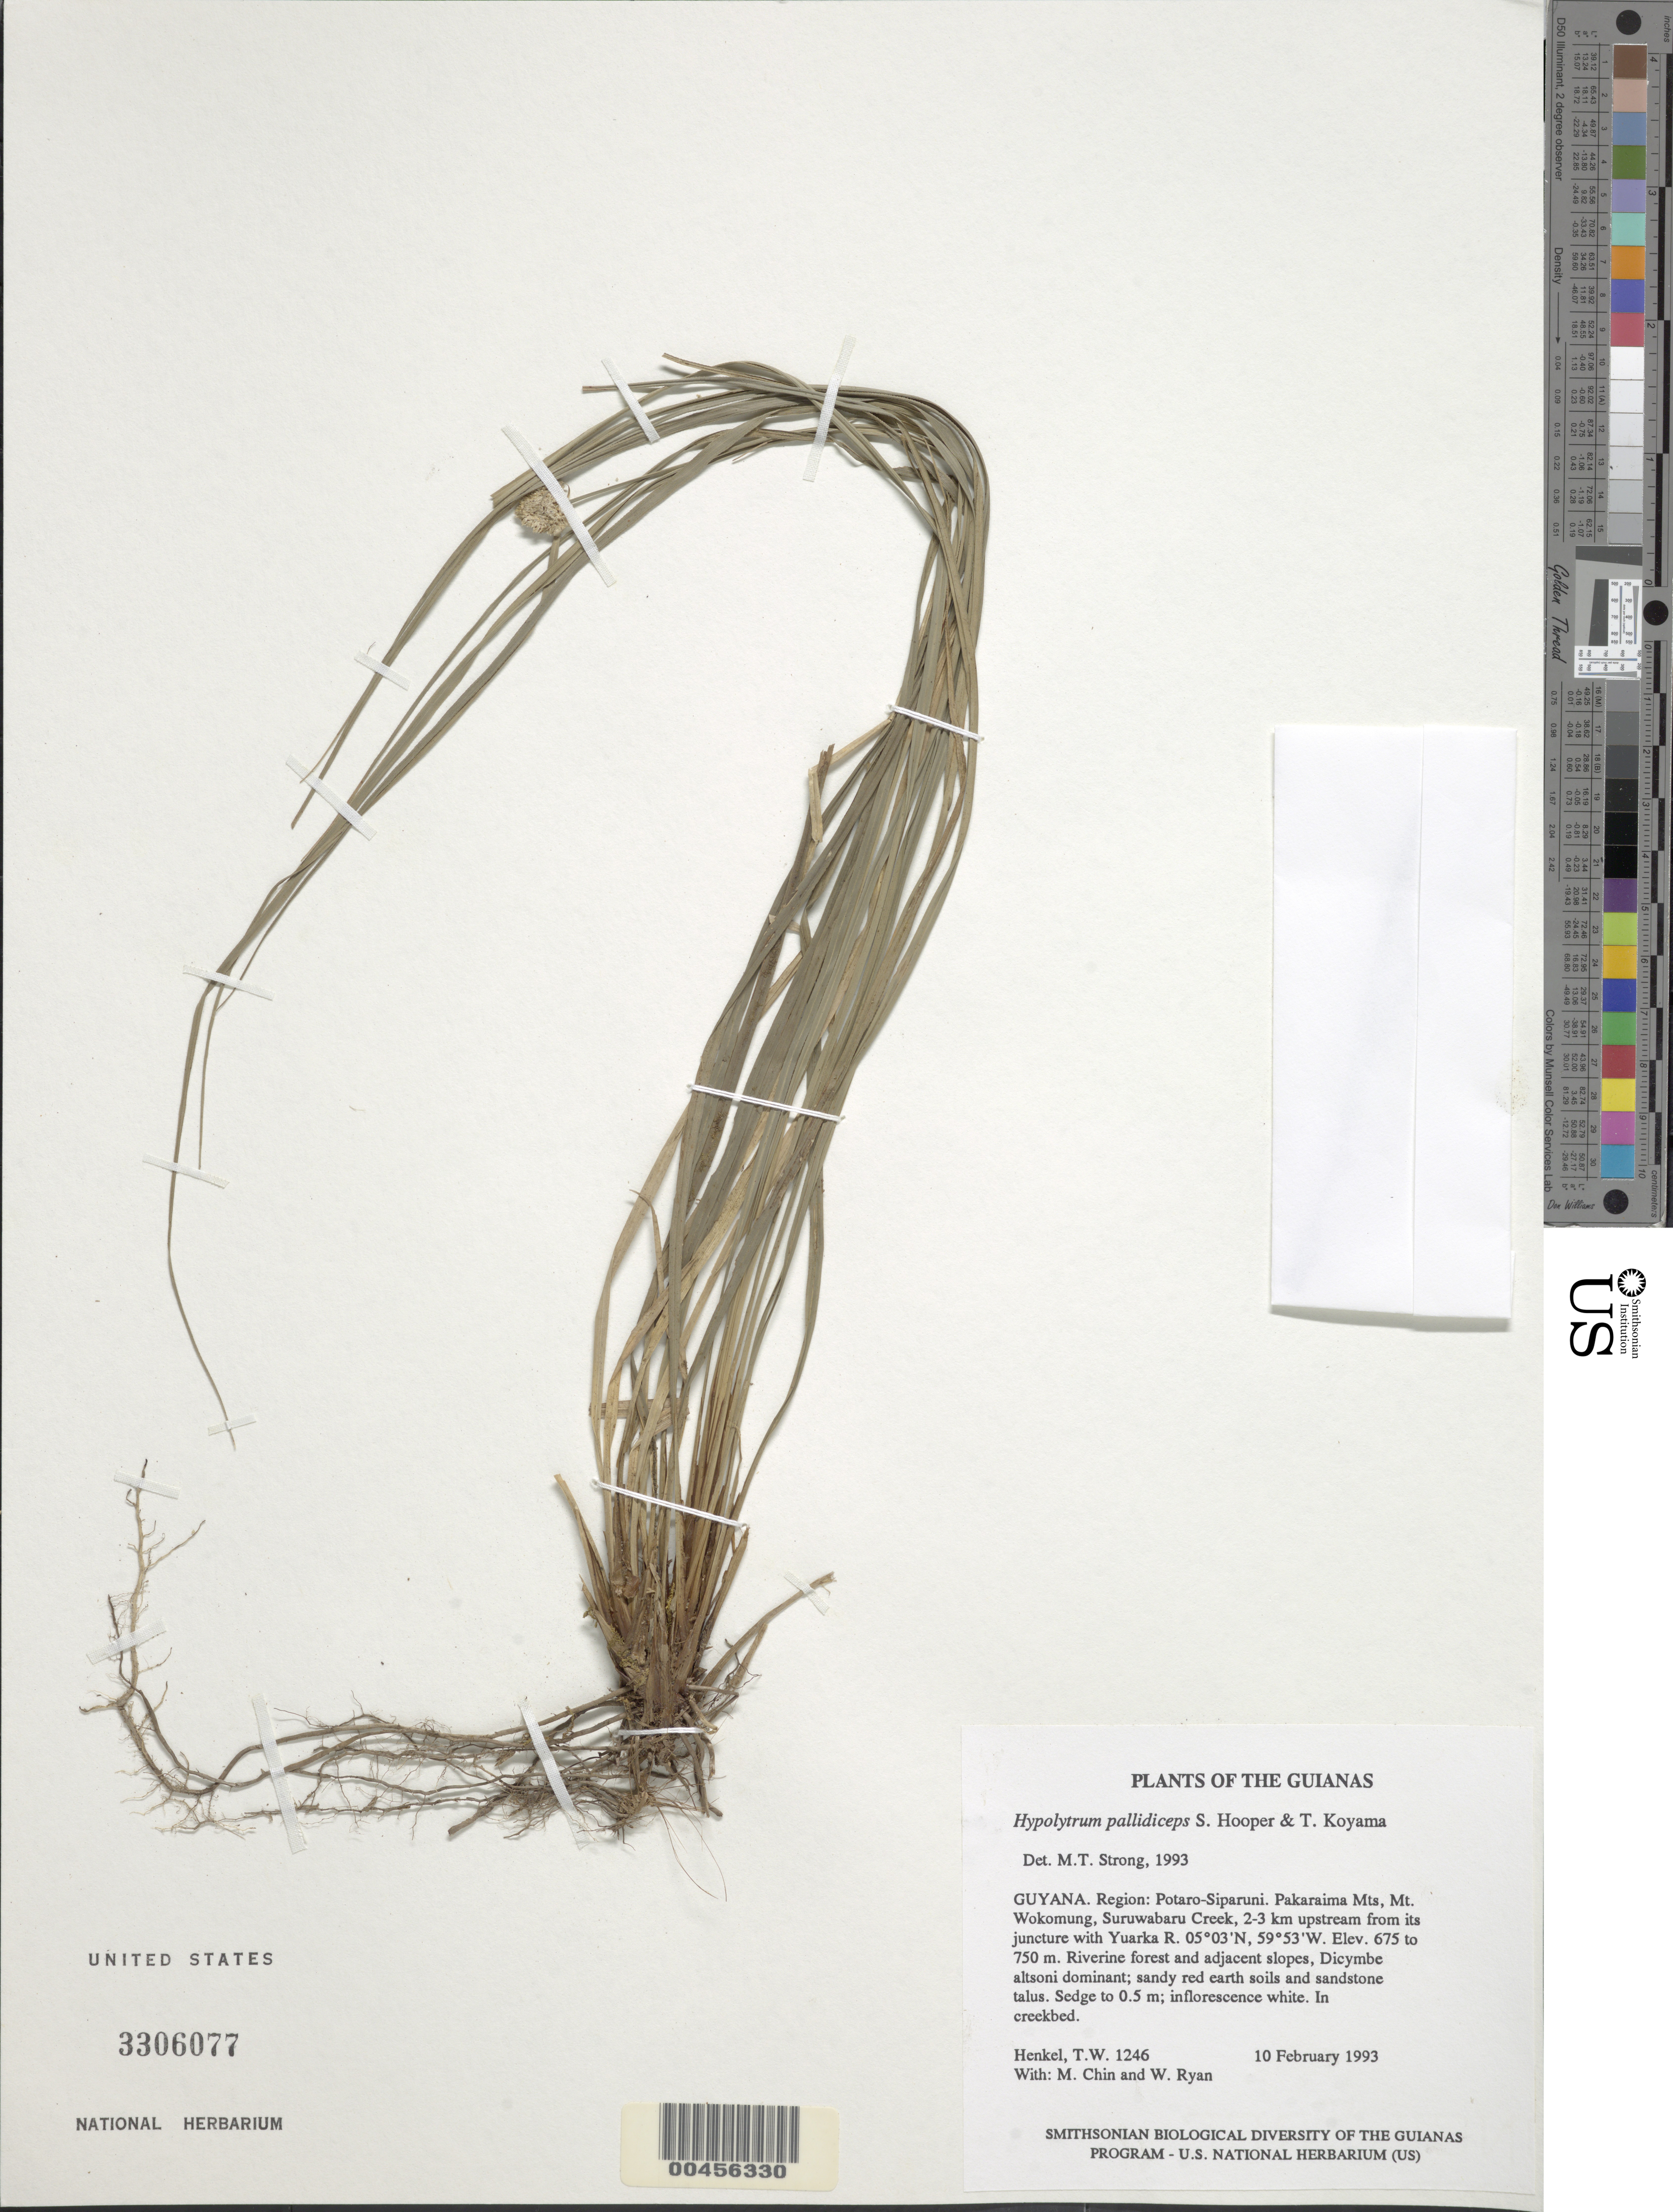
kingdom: Plantae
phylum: Tracheophyta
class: Liliopsida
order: Poales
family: Cyperaceae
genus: Hypolytrum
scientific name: Hypolytrum pallidiceps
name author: S.S. Hooper & T. Koyama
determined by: Strong, M. T., (US), Smithsonian Institution - National Museum of Natural History (UNITED STATES)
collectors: T. Henkel, M. Chin & W. Ryan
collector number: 1246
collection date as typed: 10 February 1993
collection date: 1993-02-10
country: Guyana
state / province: Potaro-Siparuni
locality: Pakaraima Mts, Mt. Wokomung, Suruwabaru Creek, 2-3 km upstream from juncture with Yuarka R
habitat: Riverine forest and adjacent slopes, Dicymbe altsoni dominant; sandy red earth soils and sandstone talus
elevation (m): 675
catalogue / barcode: US 3306077